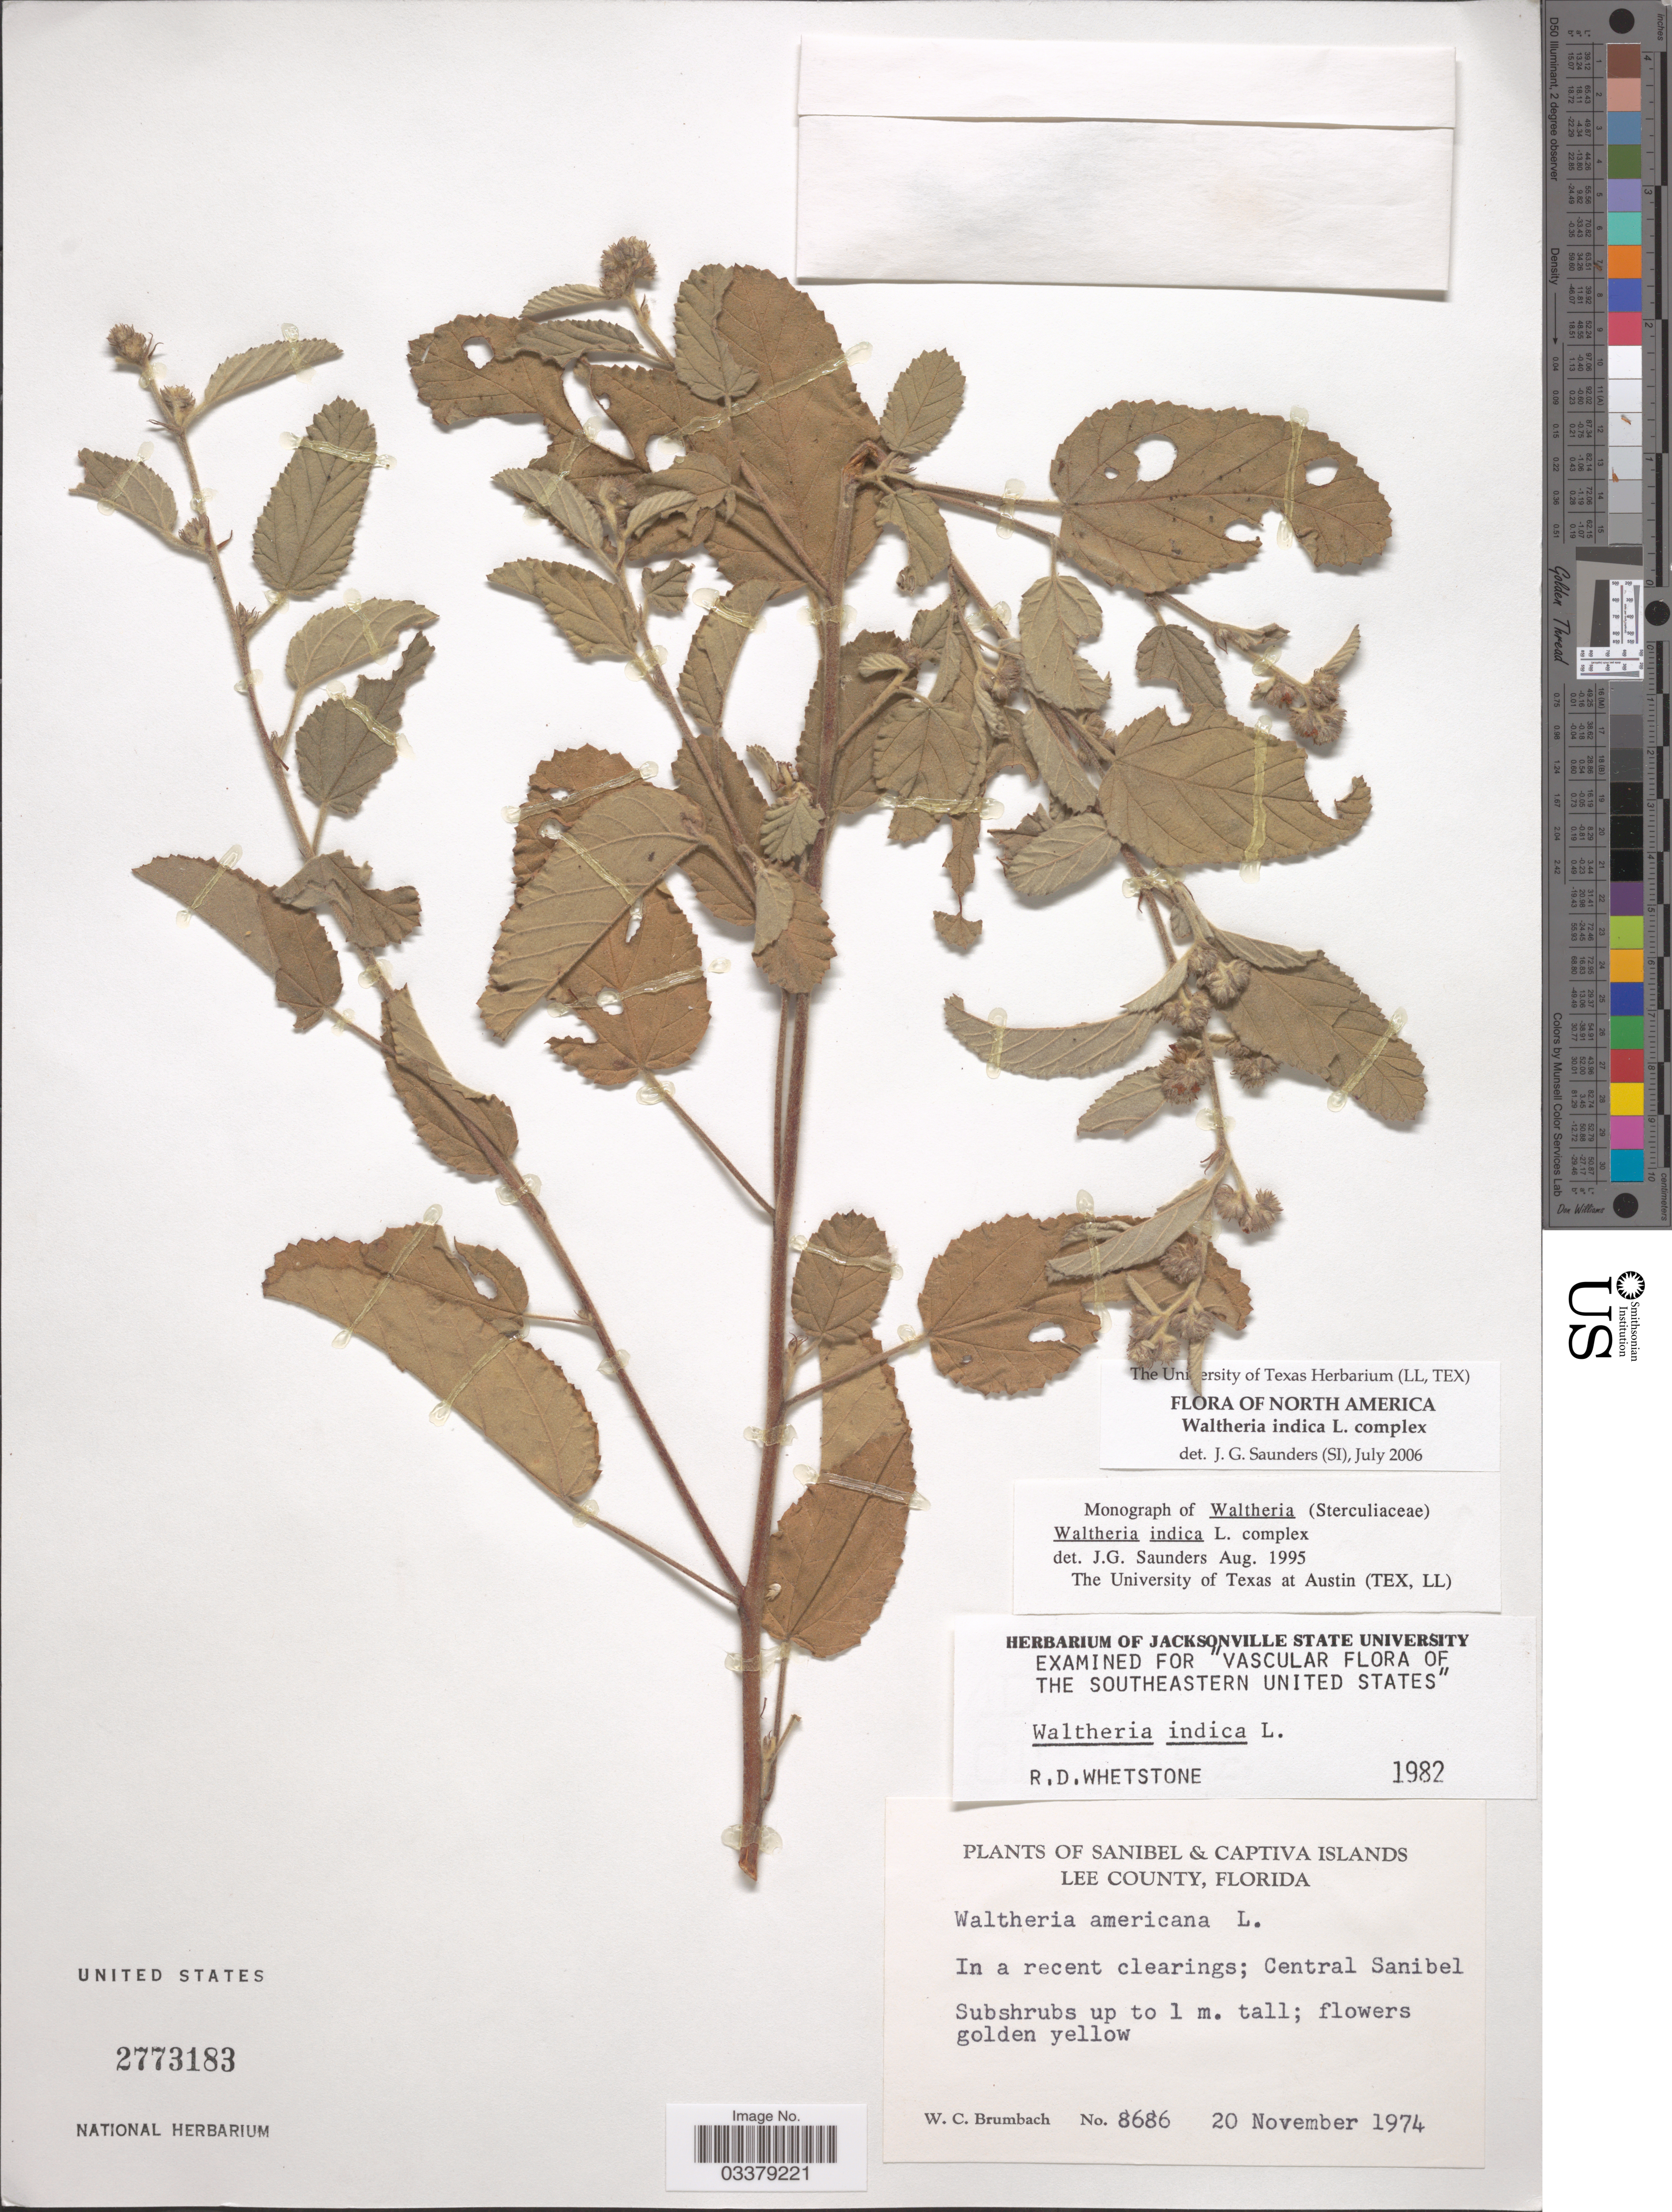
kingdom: Plantae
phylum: Tracheophyta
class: Magnoliopsida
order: Malvales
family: Malvaceae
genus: Waltheria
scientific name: Waltheria indica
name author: L.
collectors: W. C. Brumbach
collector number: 8686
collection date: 1974-11-20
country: United States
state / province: Florida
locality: Lee County. In a recent clearings; Central Sanibel.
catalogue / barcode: US 2773183